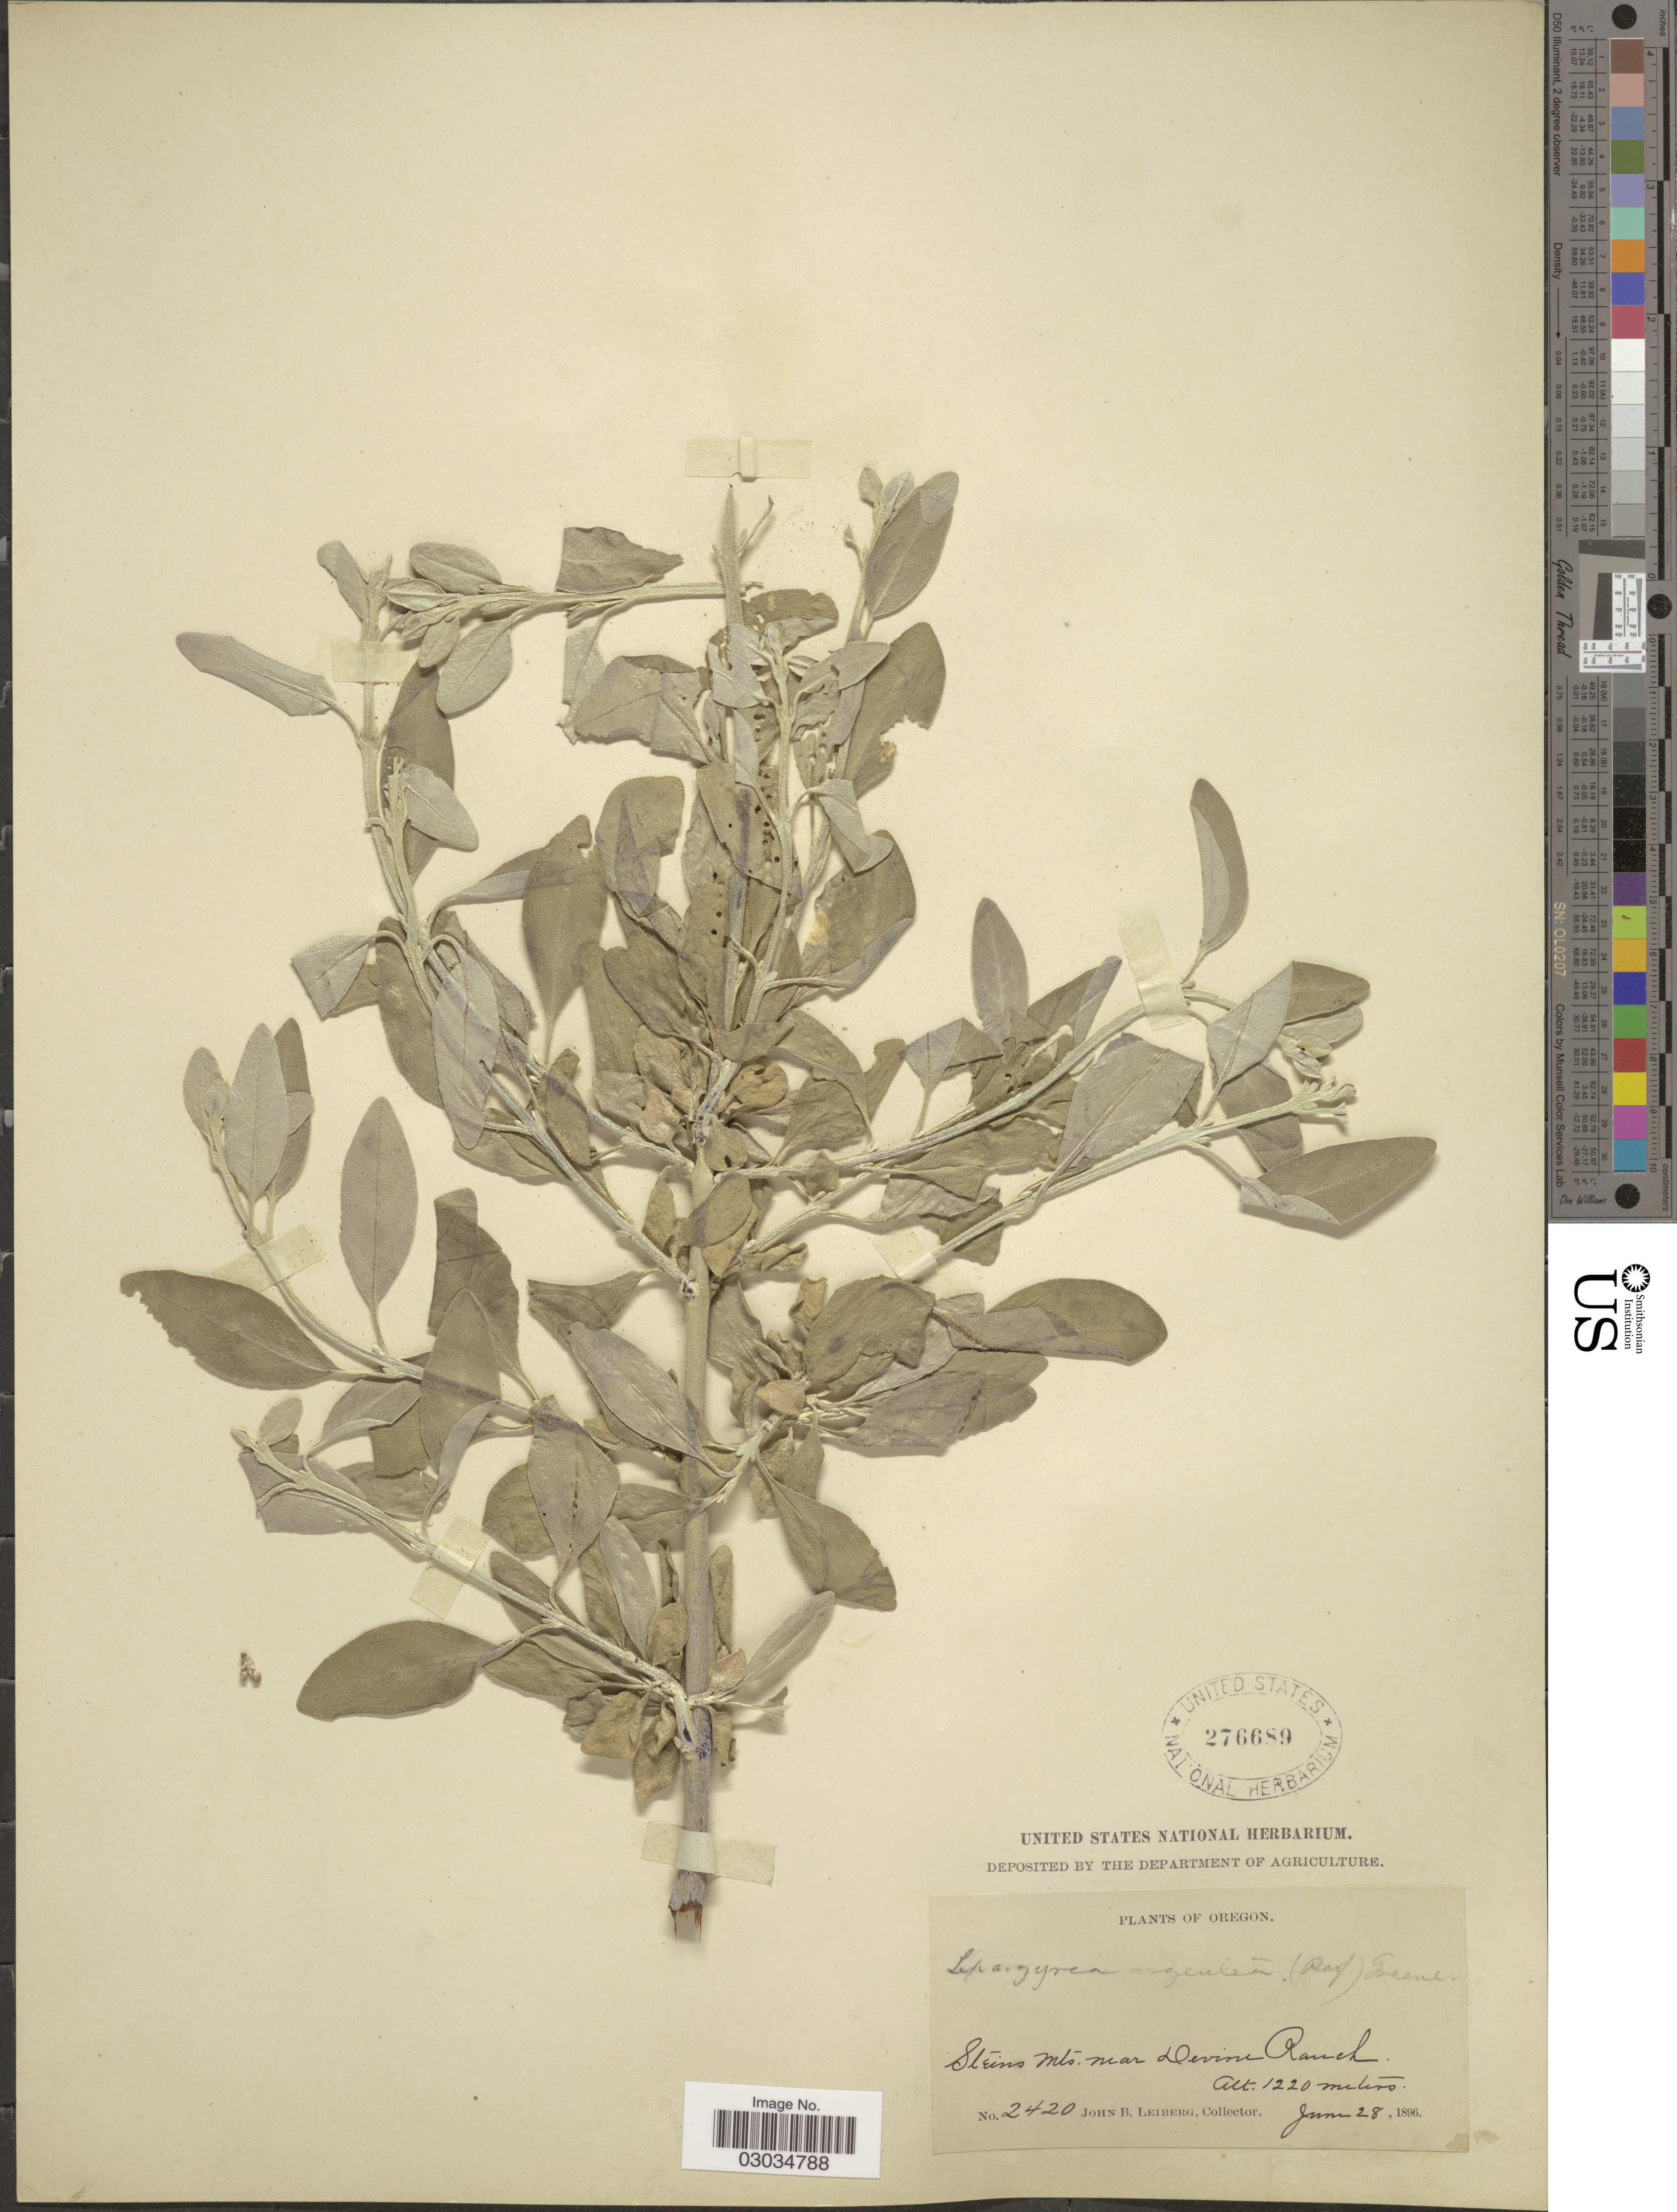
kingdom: Plantae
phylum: Tracheophyta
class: Magnoliopsida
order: Rosales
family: Elaeagnaceae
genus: Shepherdia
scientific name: Shepherdia argentea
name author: (Pursh) Nutt.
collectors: J. B. Leiberg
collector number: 2420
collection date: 1896-06-28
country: United States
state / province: Oregon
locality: Steins Mts. near Devine Ranch.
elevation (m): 1220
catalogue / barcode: US 276689